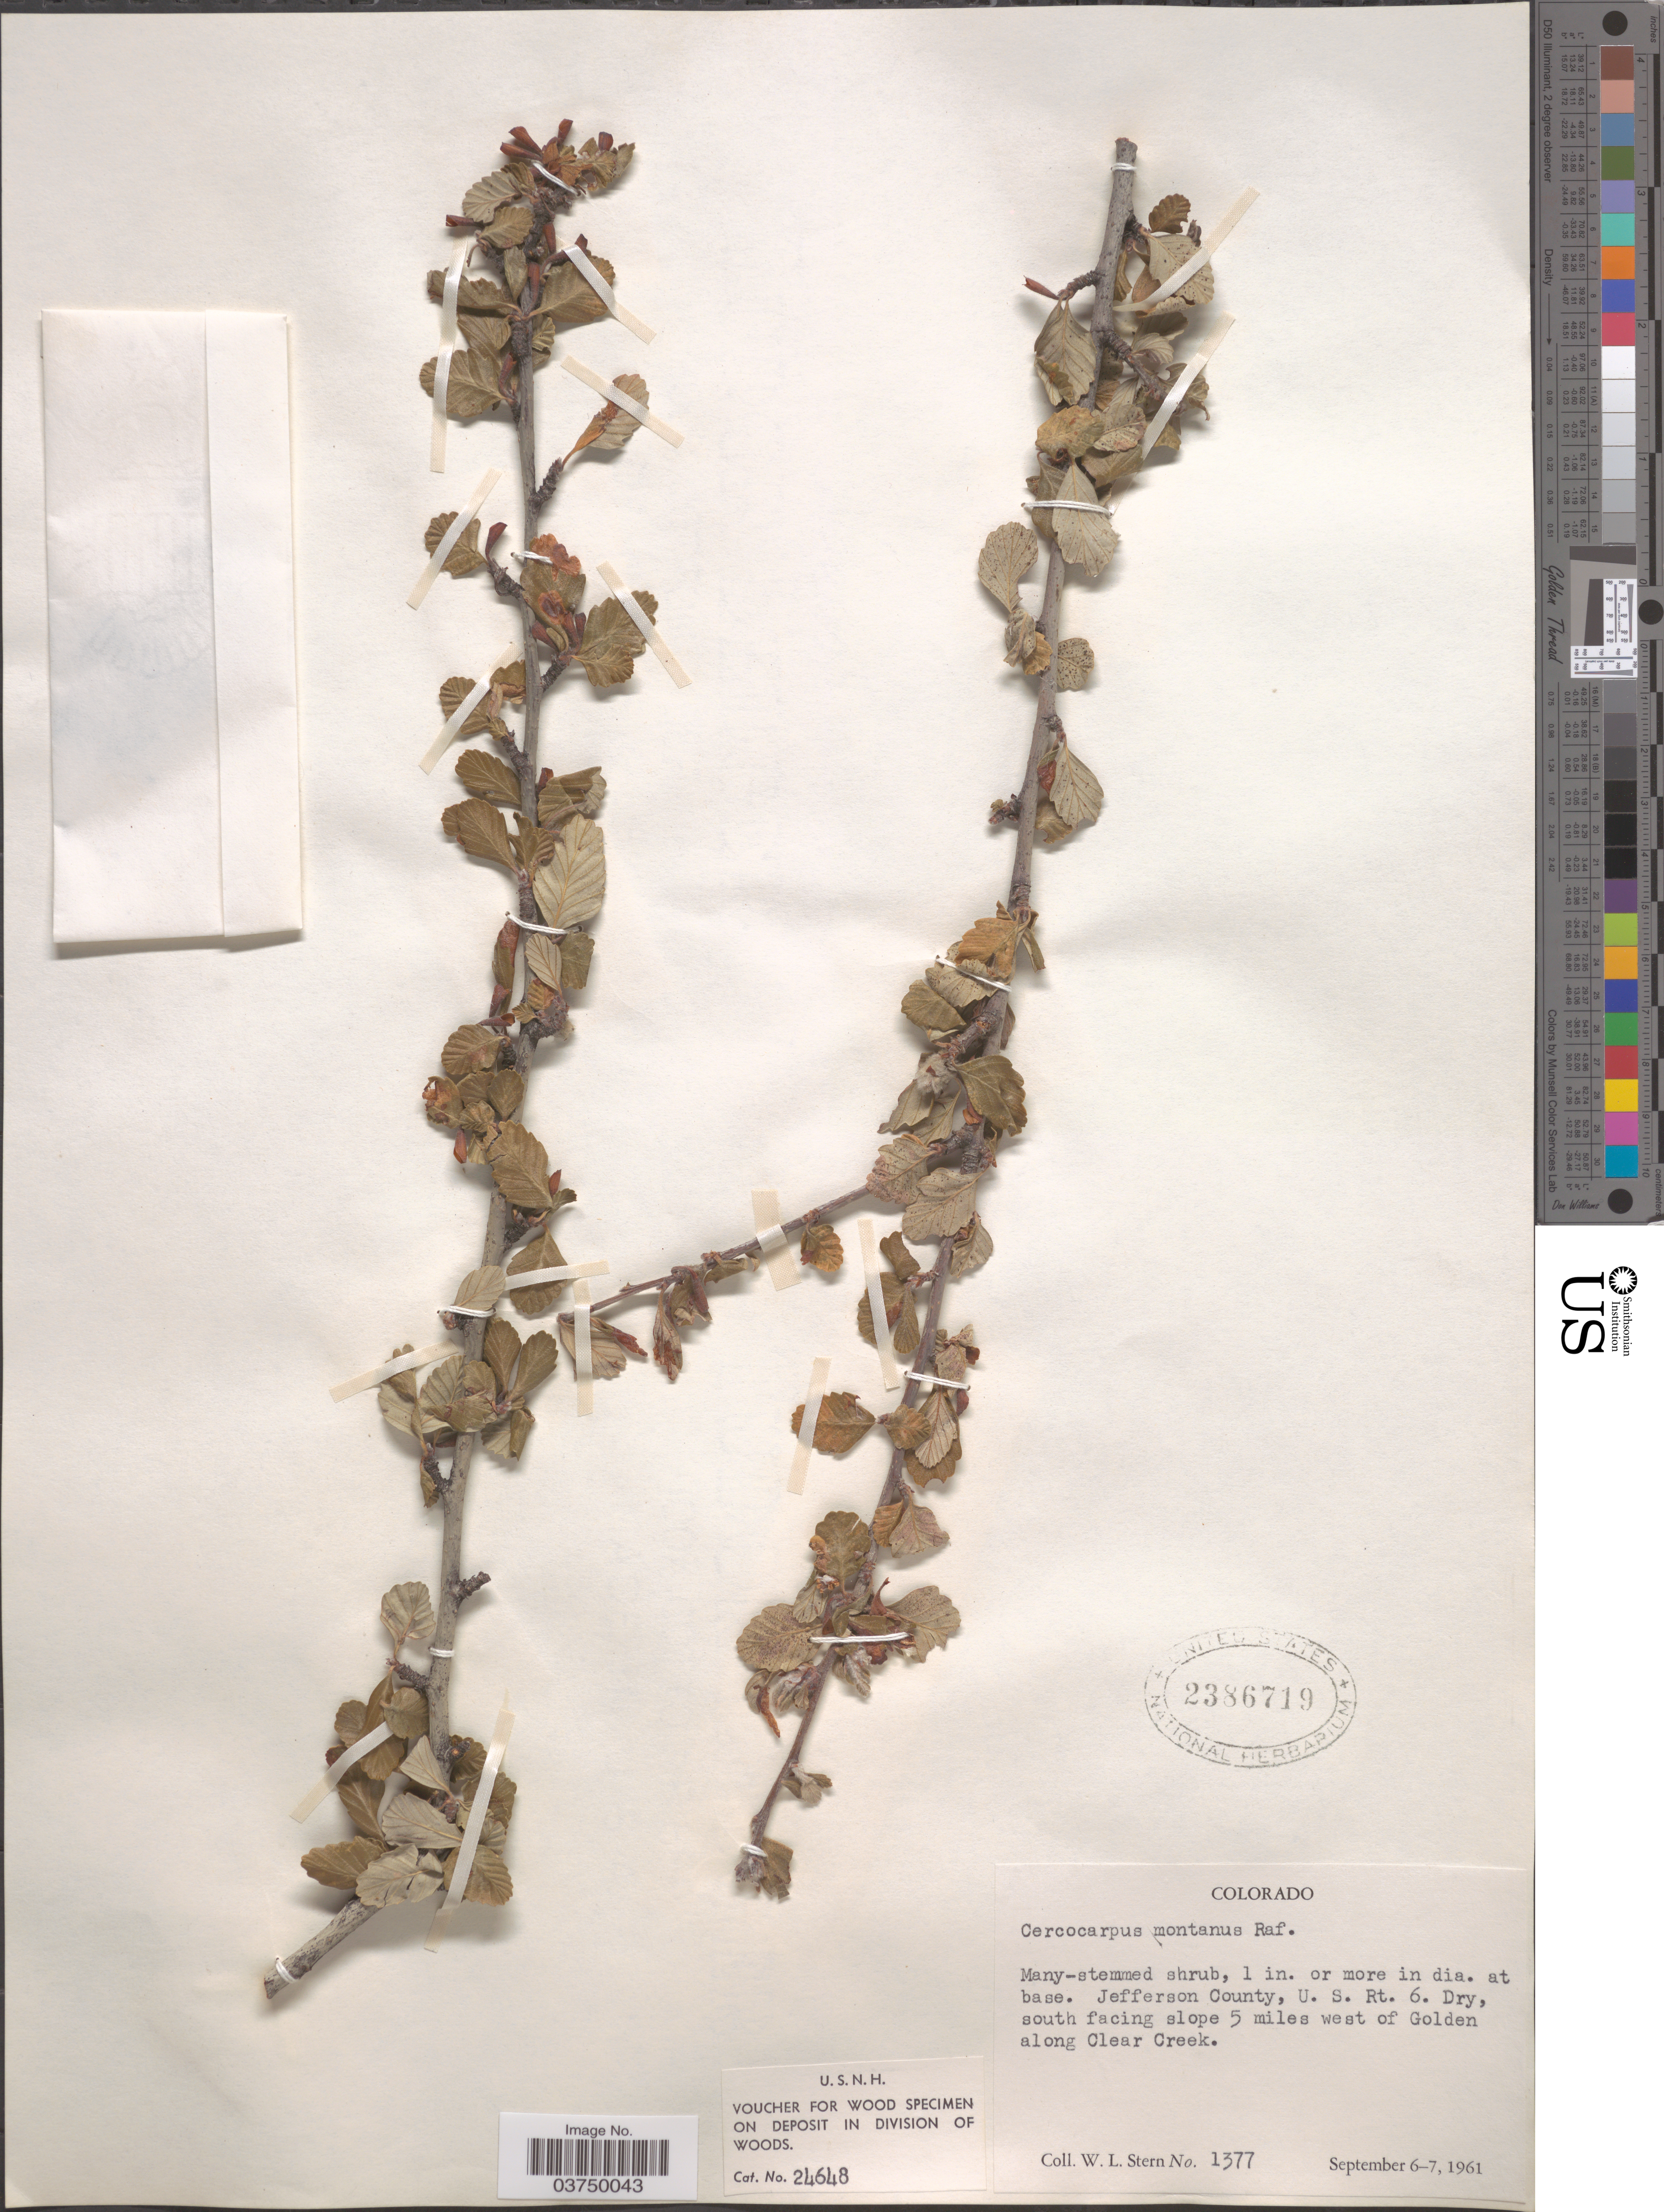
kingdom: Plantae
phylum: Tracheophyta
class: Magnoliopsida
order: Rosales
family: Rosaceae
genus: Cercocarpus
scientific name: Cercocarpus montanus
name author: Raf.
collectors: W. L. Stern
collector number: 1377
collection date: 1961-09-06/1961-09-07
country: United States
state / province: Colorado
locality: Jefferson County, U. S. Rt. 6. Dry, south facing slope 5 miles west of Golden along Clear Creek.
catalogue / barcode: US 2386719